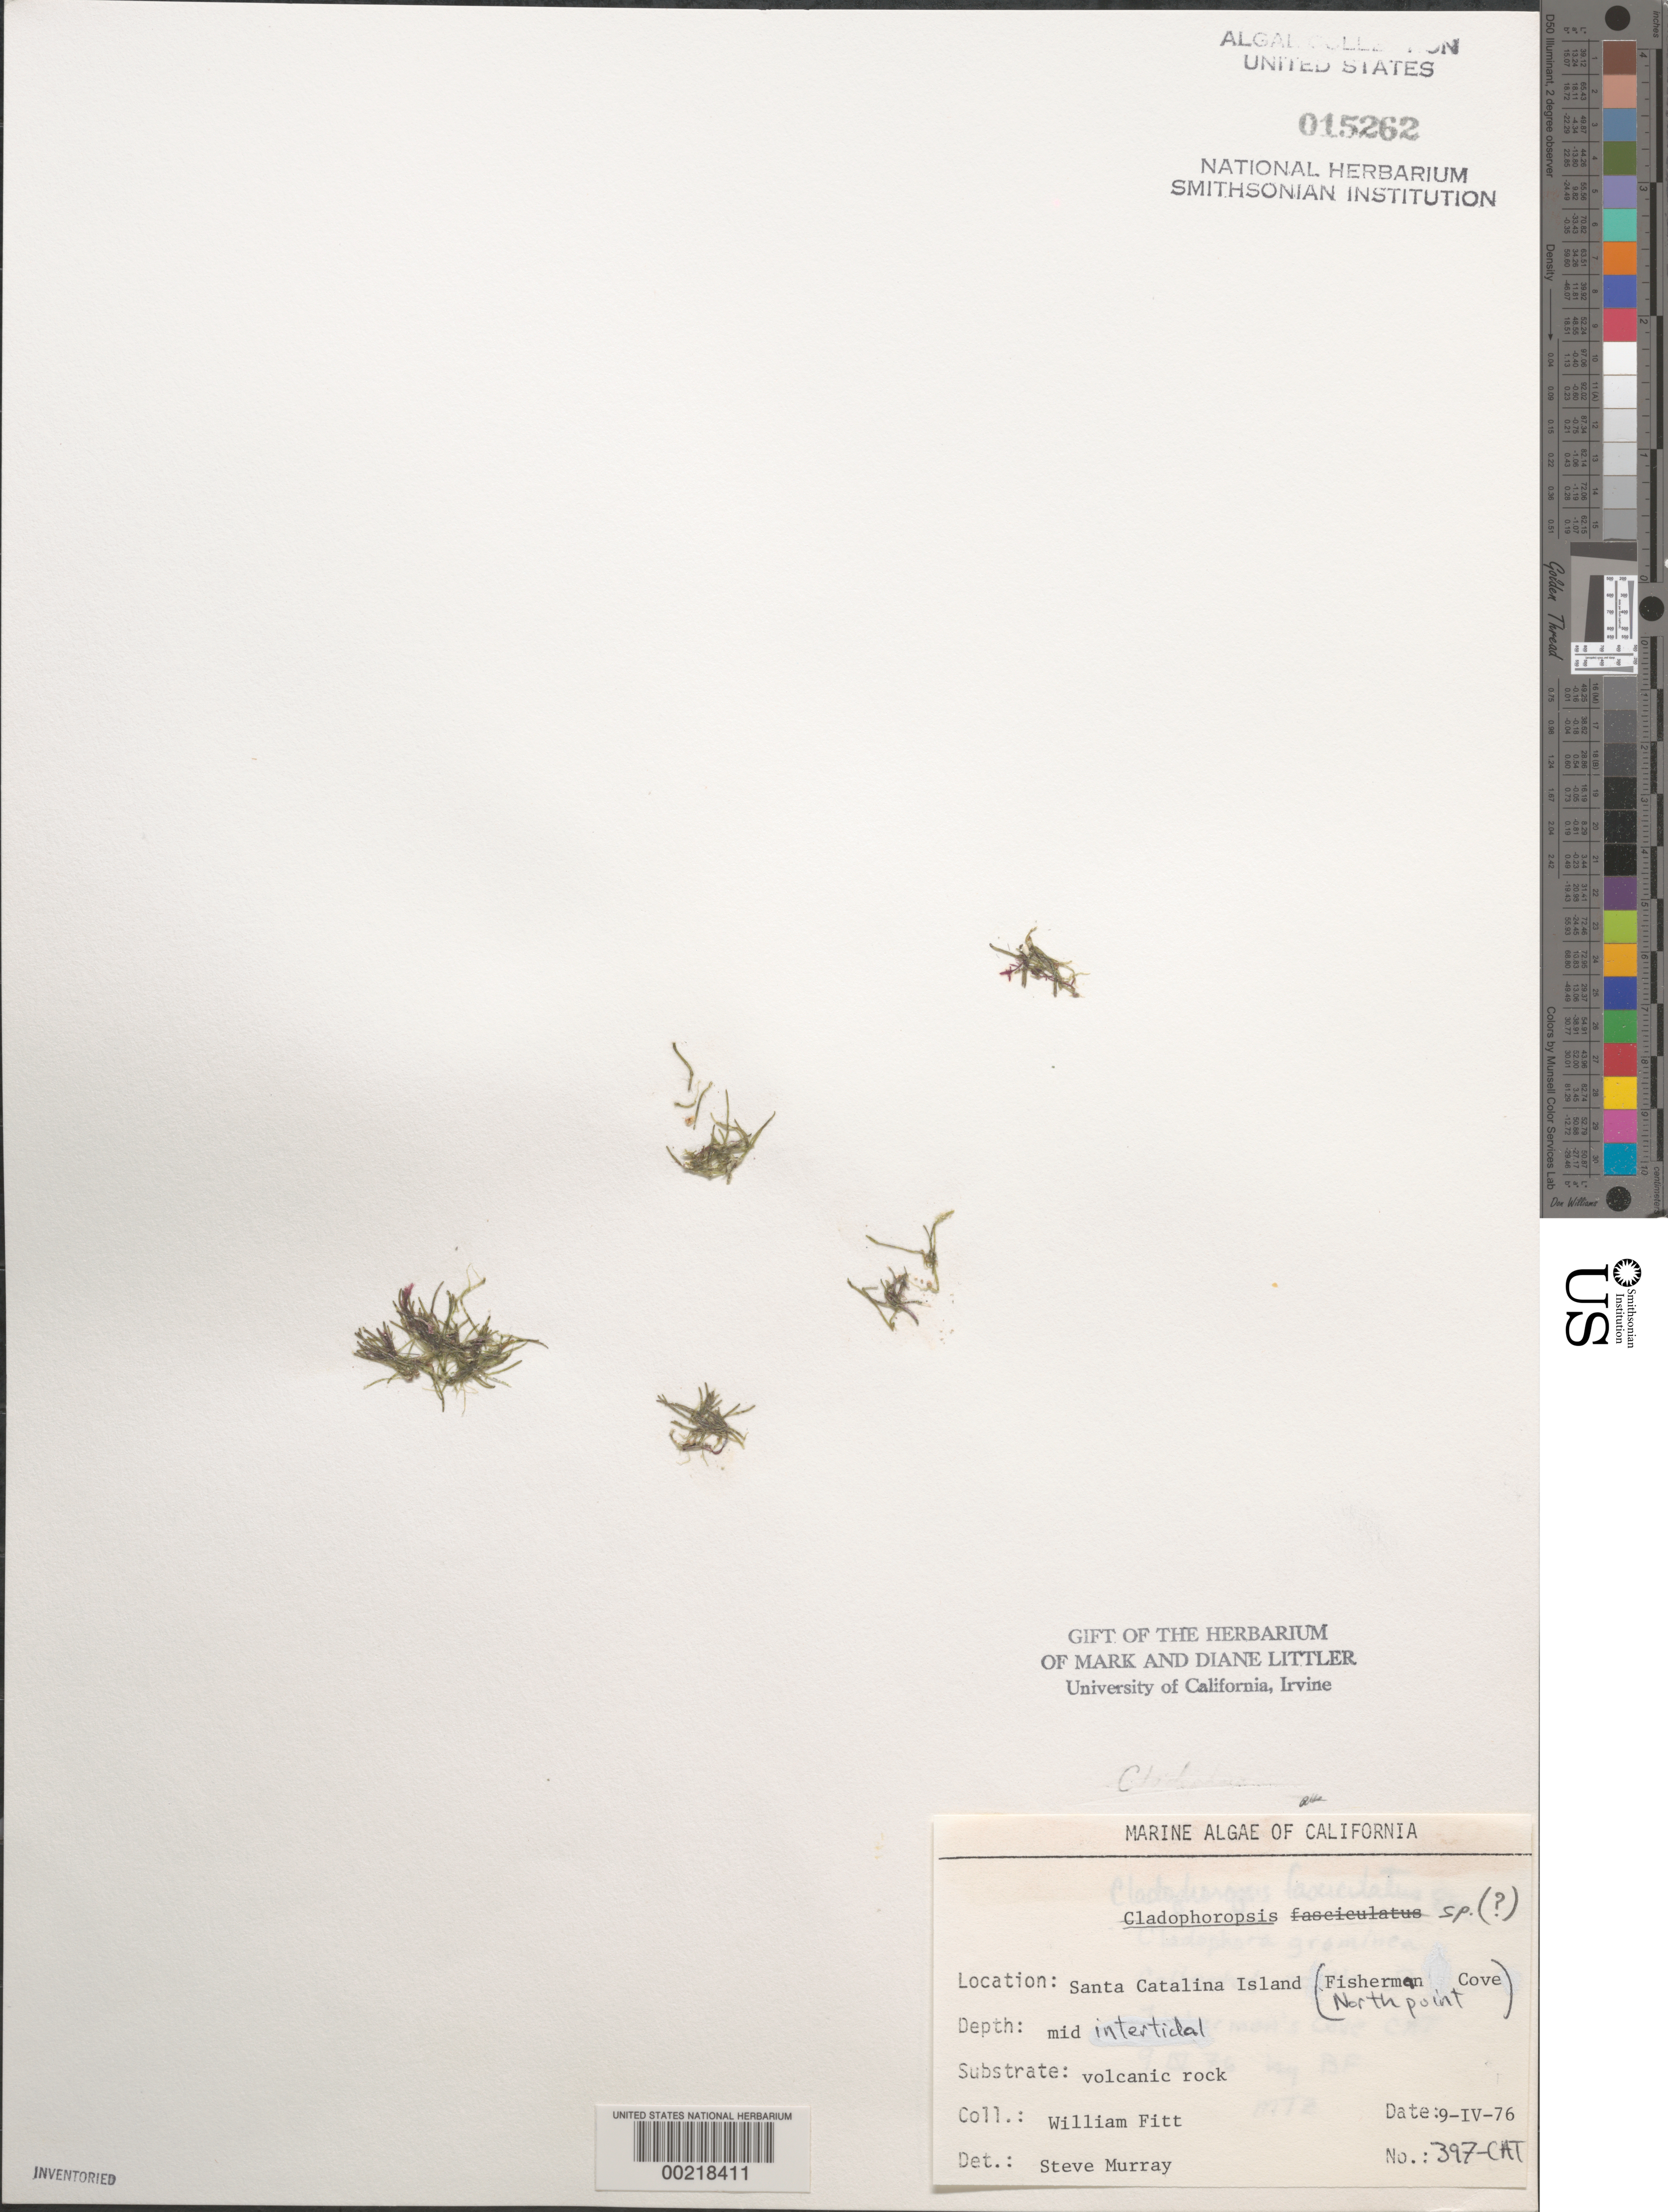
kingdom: Plantae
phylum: Chlorophyta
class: Ulvophyceae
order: Siphonocladales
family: Boodleaceae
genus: Cladophoropsis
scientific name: Cladophoropsis sp.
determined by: Murray, S. N.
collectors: W. Fitt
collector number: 397-cat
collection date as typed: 09 Apr 1976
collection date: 1976-04-09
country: United States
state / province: California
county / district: Los Angeles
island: Santa Catalina Island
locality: Fisherman Cove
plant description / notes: BLM-SOCALBIGHT Rocky Intertidal Survey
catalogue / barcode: US 15262